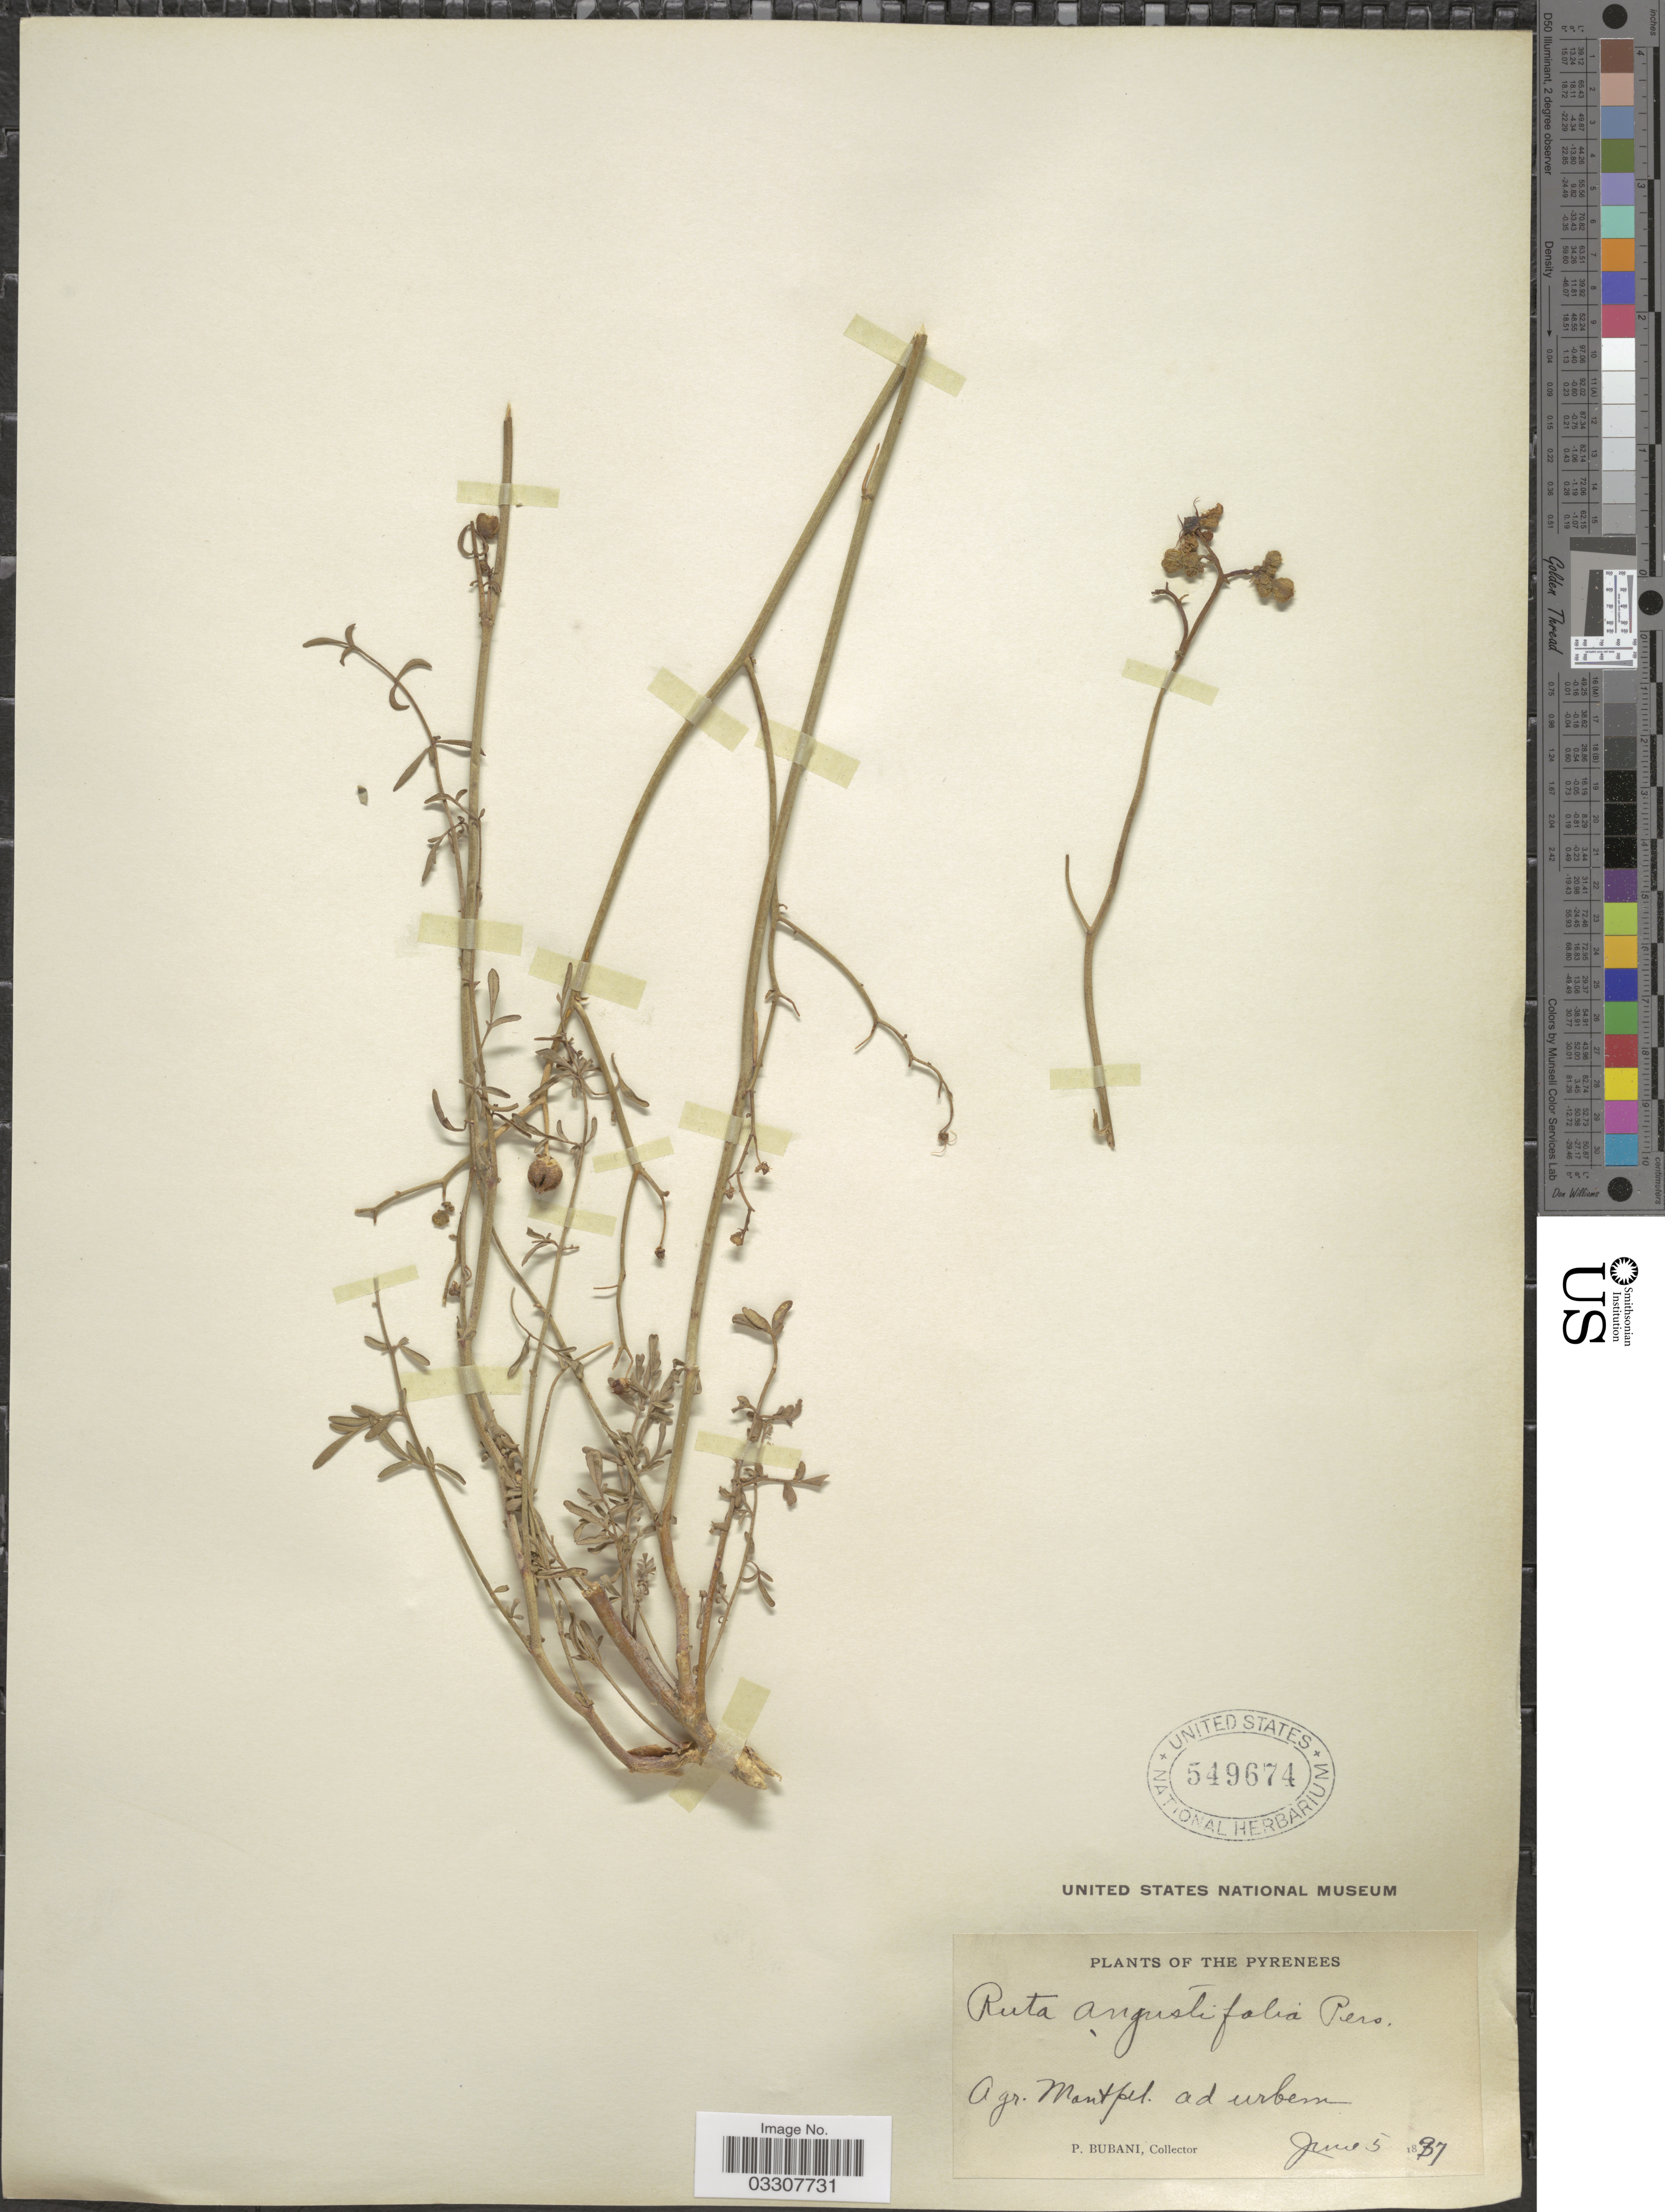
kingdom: Plantae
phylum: Tracheophyta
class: Magnoliopsida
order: Sapindales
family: Rutaceae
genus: Ruta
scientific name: Ruta angustifolia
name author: Pers.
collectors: P. Bubani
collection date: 1837-06-05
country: Spain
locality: The Pyrenees. Agr. Montpel. ad urbem.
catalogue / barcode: US 549674